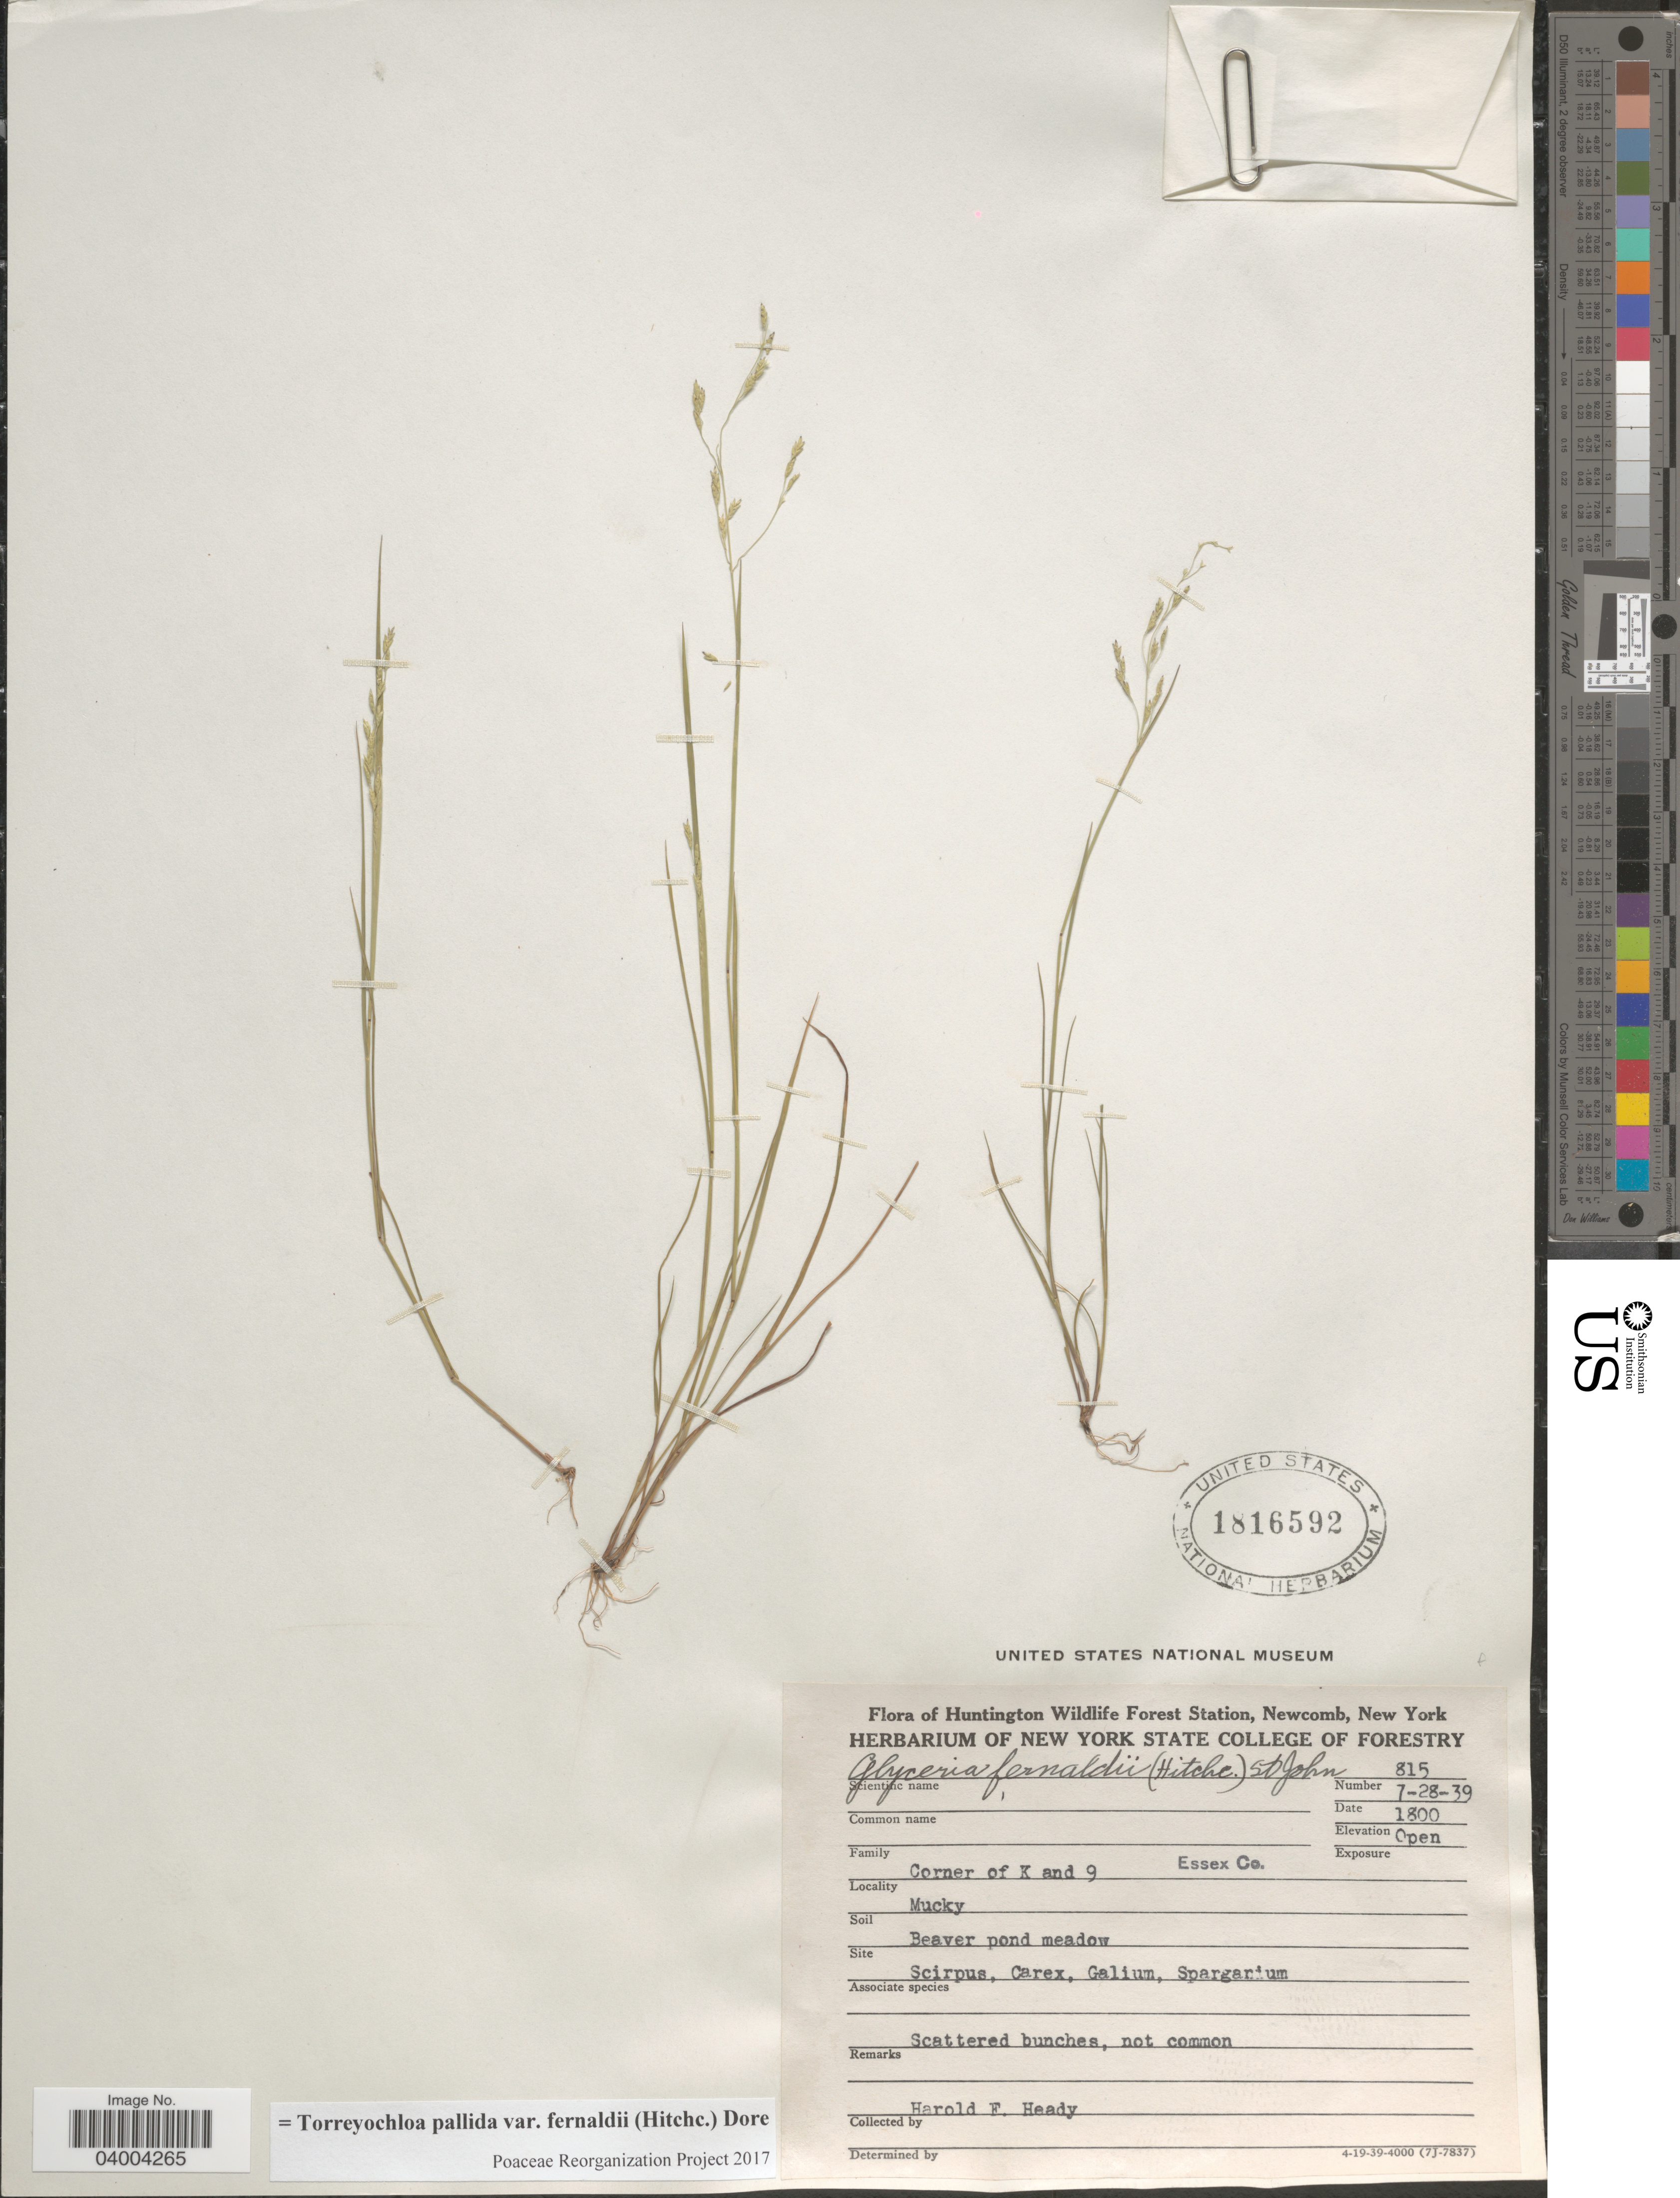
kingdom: Plantae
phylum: Tracheophyta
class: Liliopsida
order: Poales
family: Poaceae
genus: Torreyochloa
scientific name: Torreyochloa pallida var. fernaldii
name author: (Hitchc.) Dore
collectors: H. Heady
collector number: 915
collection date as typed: Transcribed d/m/y: 28/7/39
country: United States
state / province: New York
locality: Huntington Wildlife Forest Station, Newcomb. Beaver pond meadow. Corner of K and 9. Essex Co.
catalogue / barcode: US 1816592